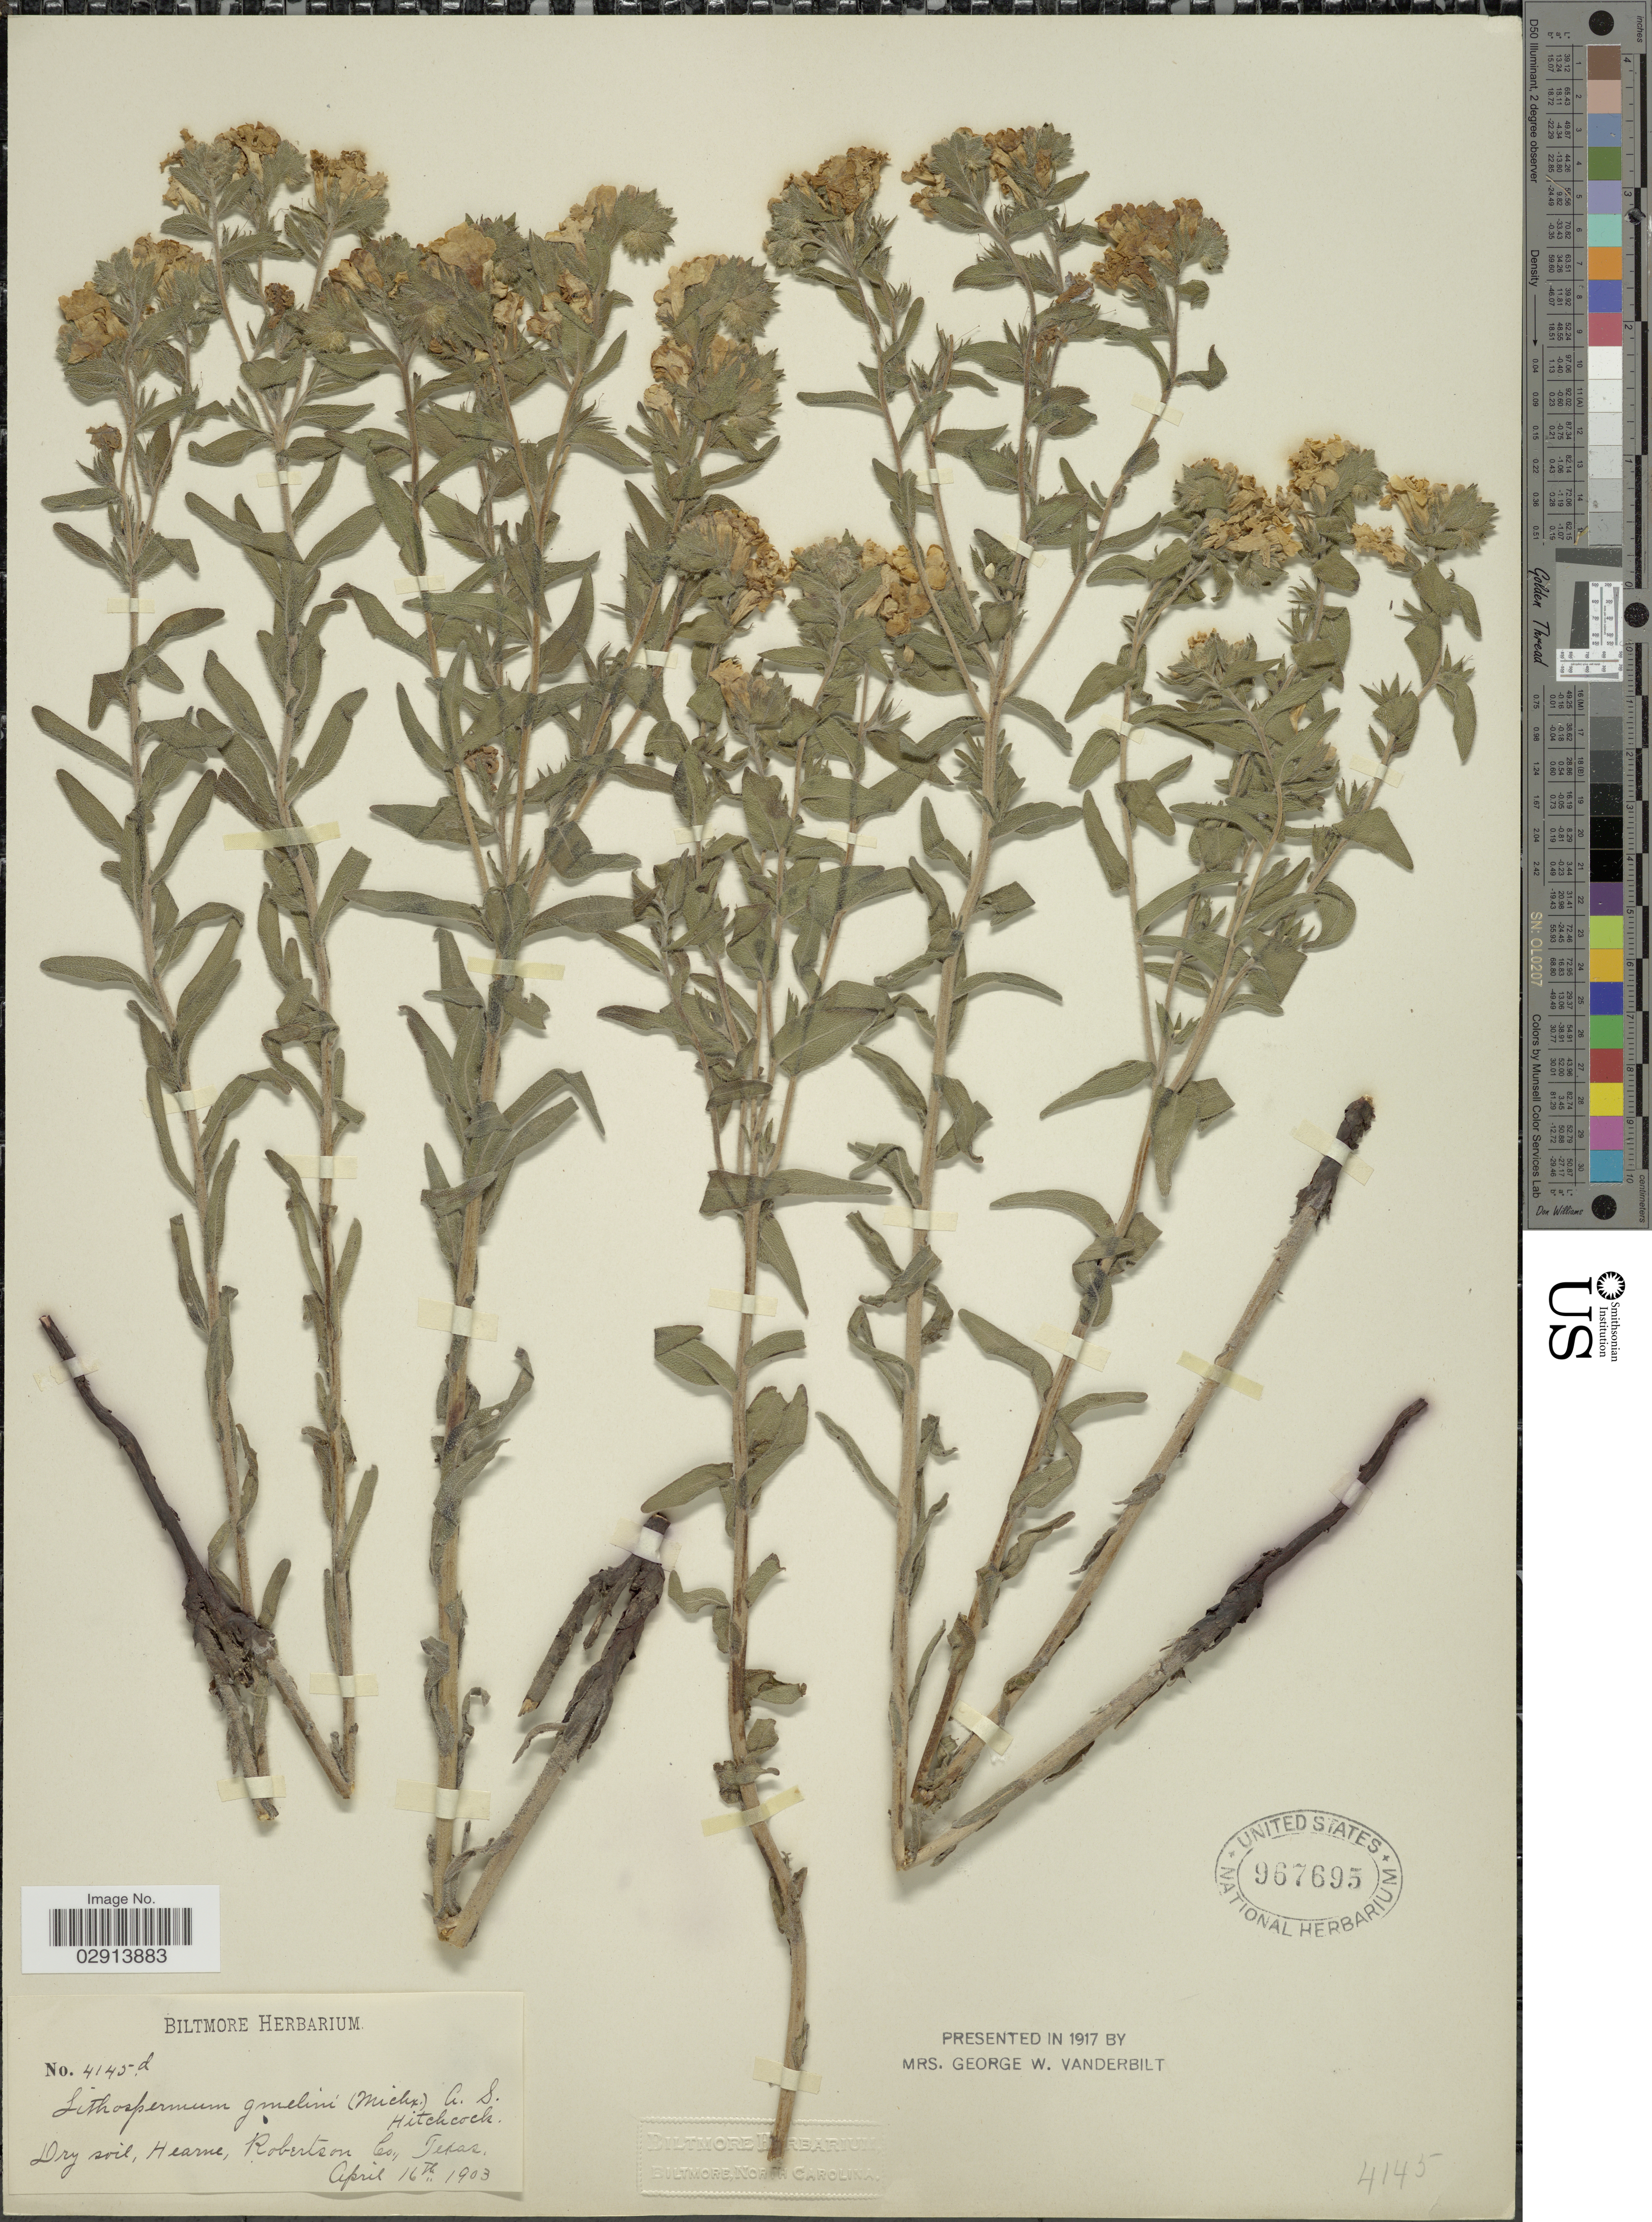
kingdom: Plantae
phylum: Tracheophyta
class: Magnoliopsida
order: Boraginales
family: Boraginaceae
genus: Lithospermum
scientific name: Lithospermum caroliniense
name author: (J.F. Gmel.) MacMill.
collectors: ex herb. Biltmore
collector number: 4145d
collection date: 1903-04-16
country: United States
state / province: Texas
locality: Hearne, Robertson Co.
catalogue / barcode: US 967695